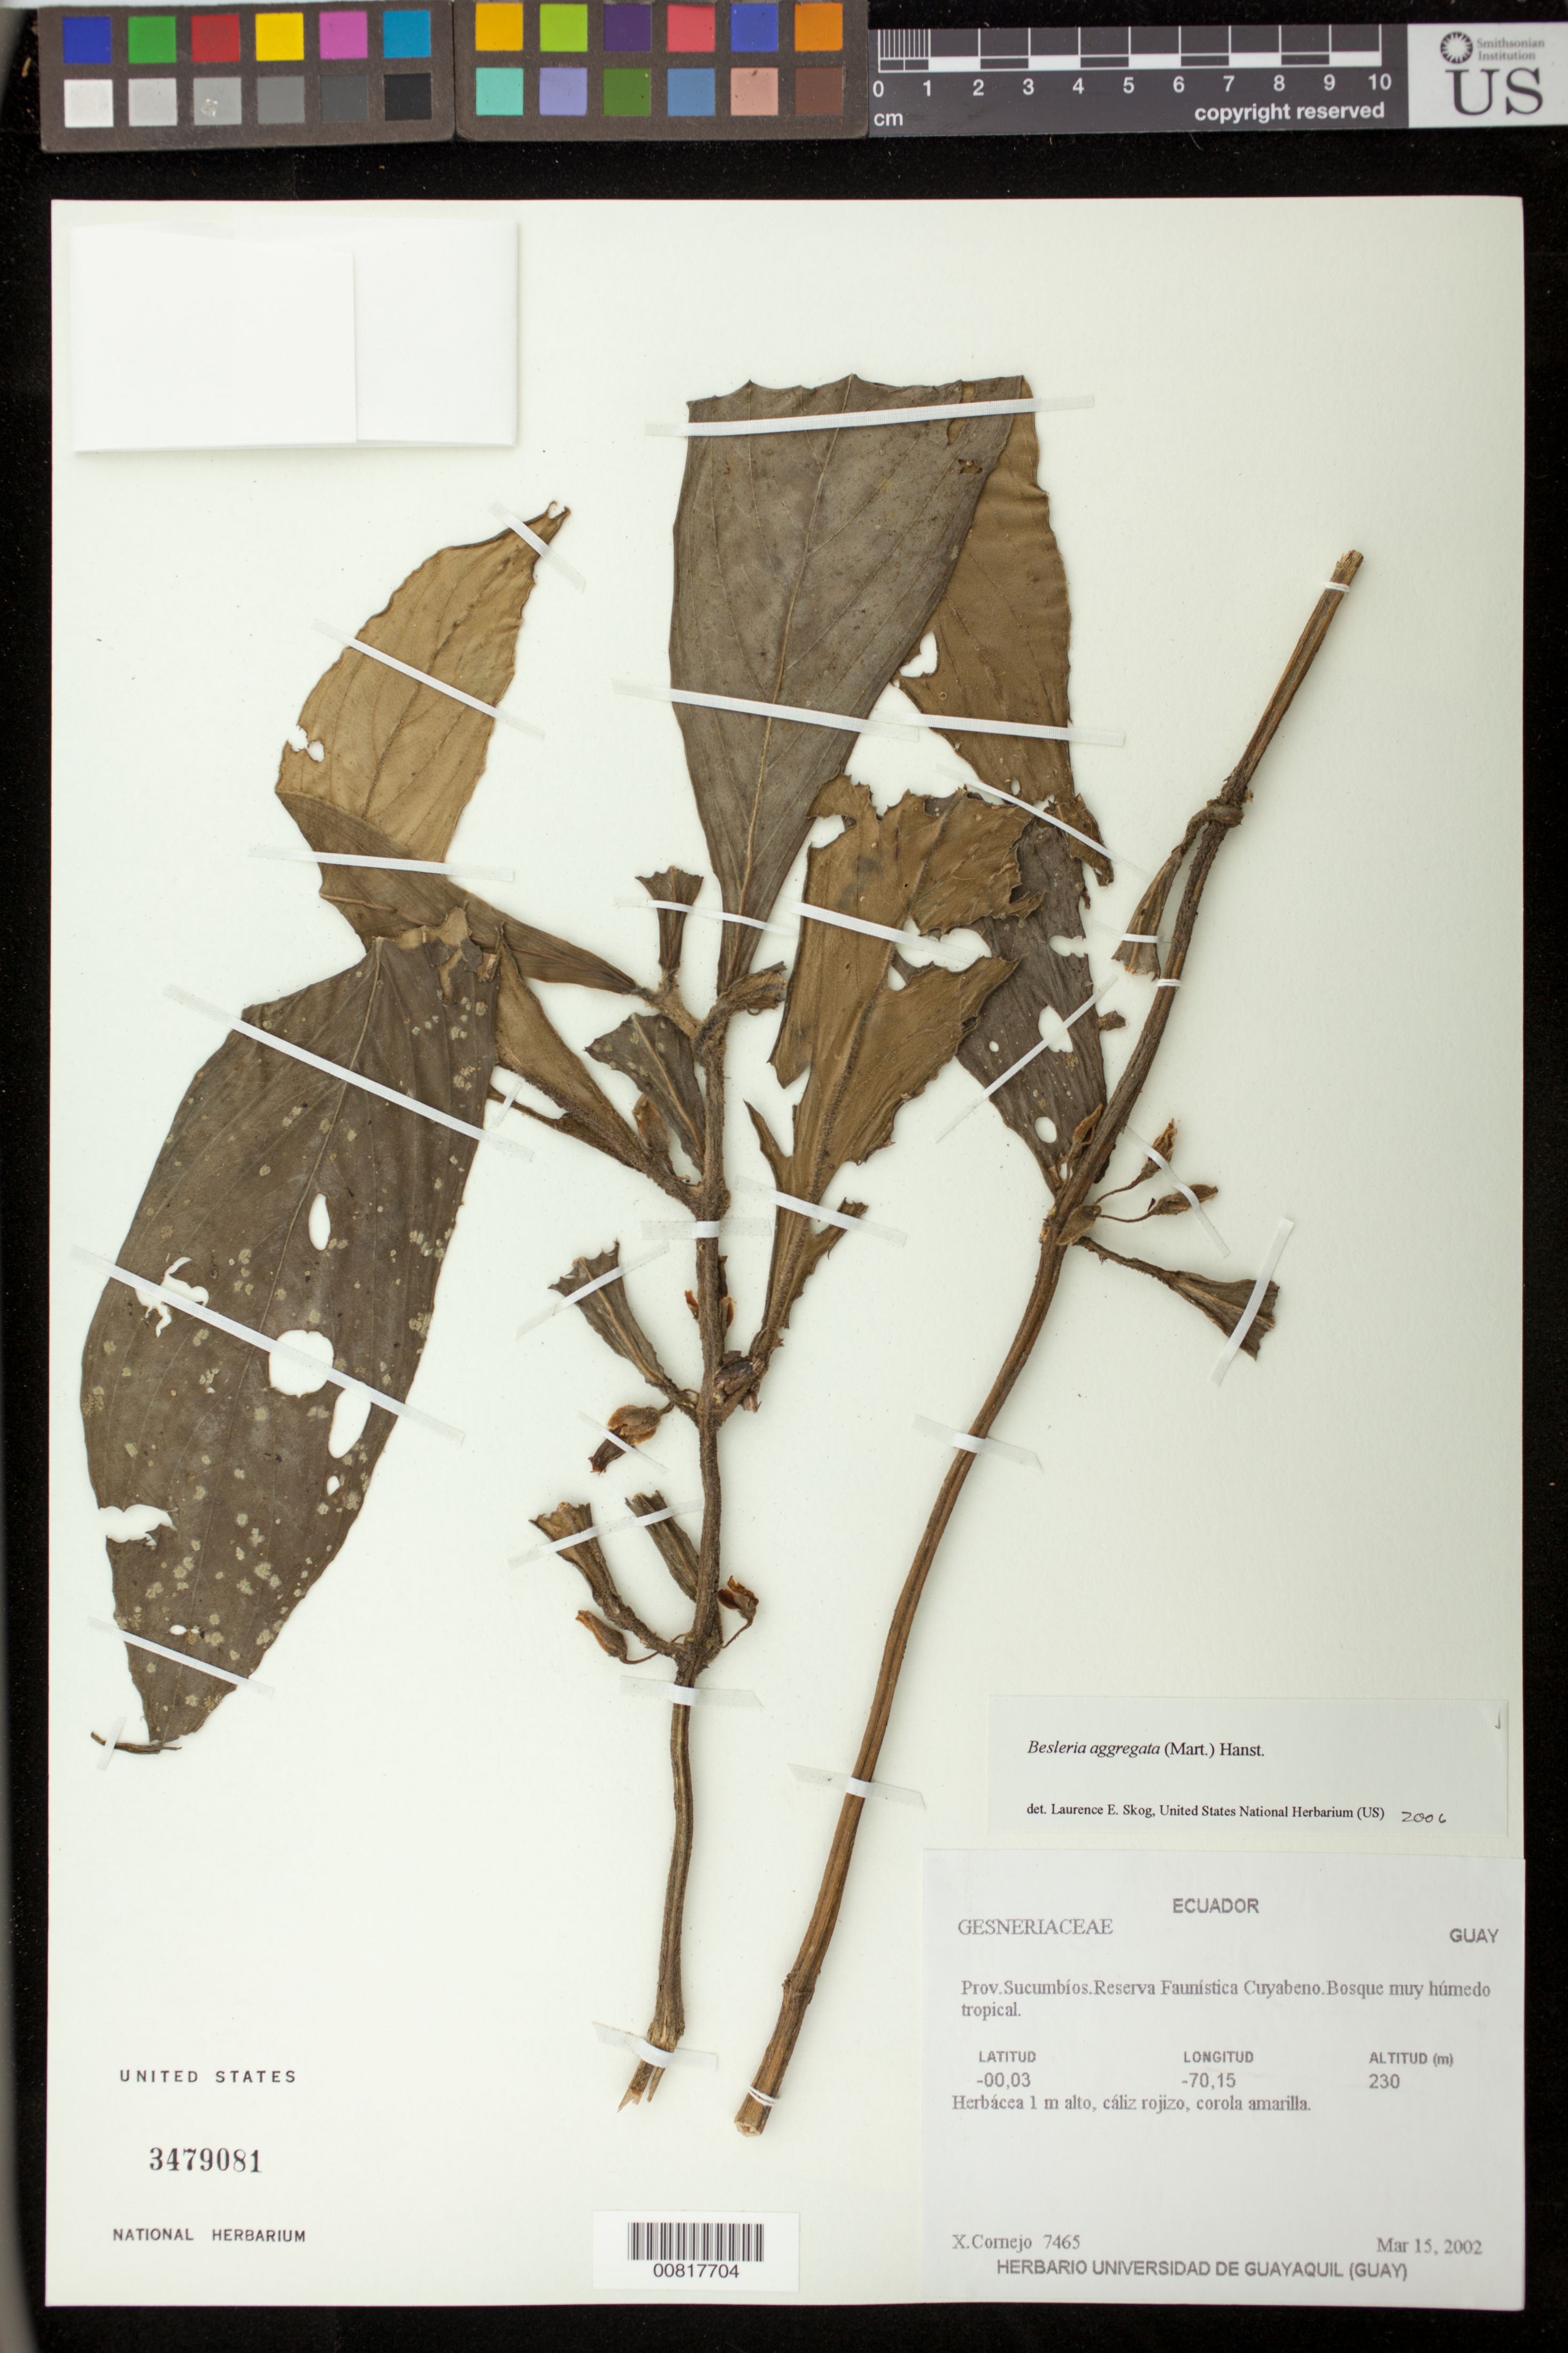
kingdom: Plantae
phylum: Tracheophyta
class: Magnoliopsida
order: Lamiales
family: Gesneriaceae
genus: Besleria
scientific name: Besleria aggregata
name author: (Mart.) Hanst.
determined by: Skog, Laurence E.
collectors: X. F. Cornejo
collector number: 7465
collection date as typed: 15 Mar 2002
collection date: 2002-03-15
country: Ecuador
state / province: Sucumbíos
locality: Reserva Faunística Cuyabeno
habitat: Bosque muy húmedo tropical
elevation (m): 230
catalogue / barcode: US 3479081